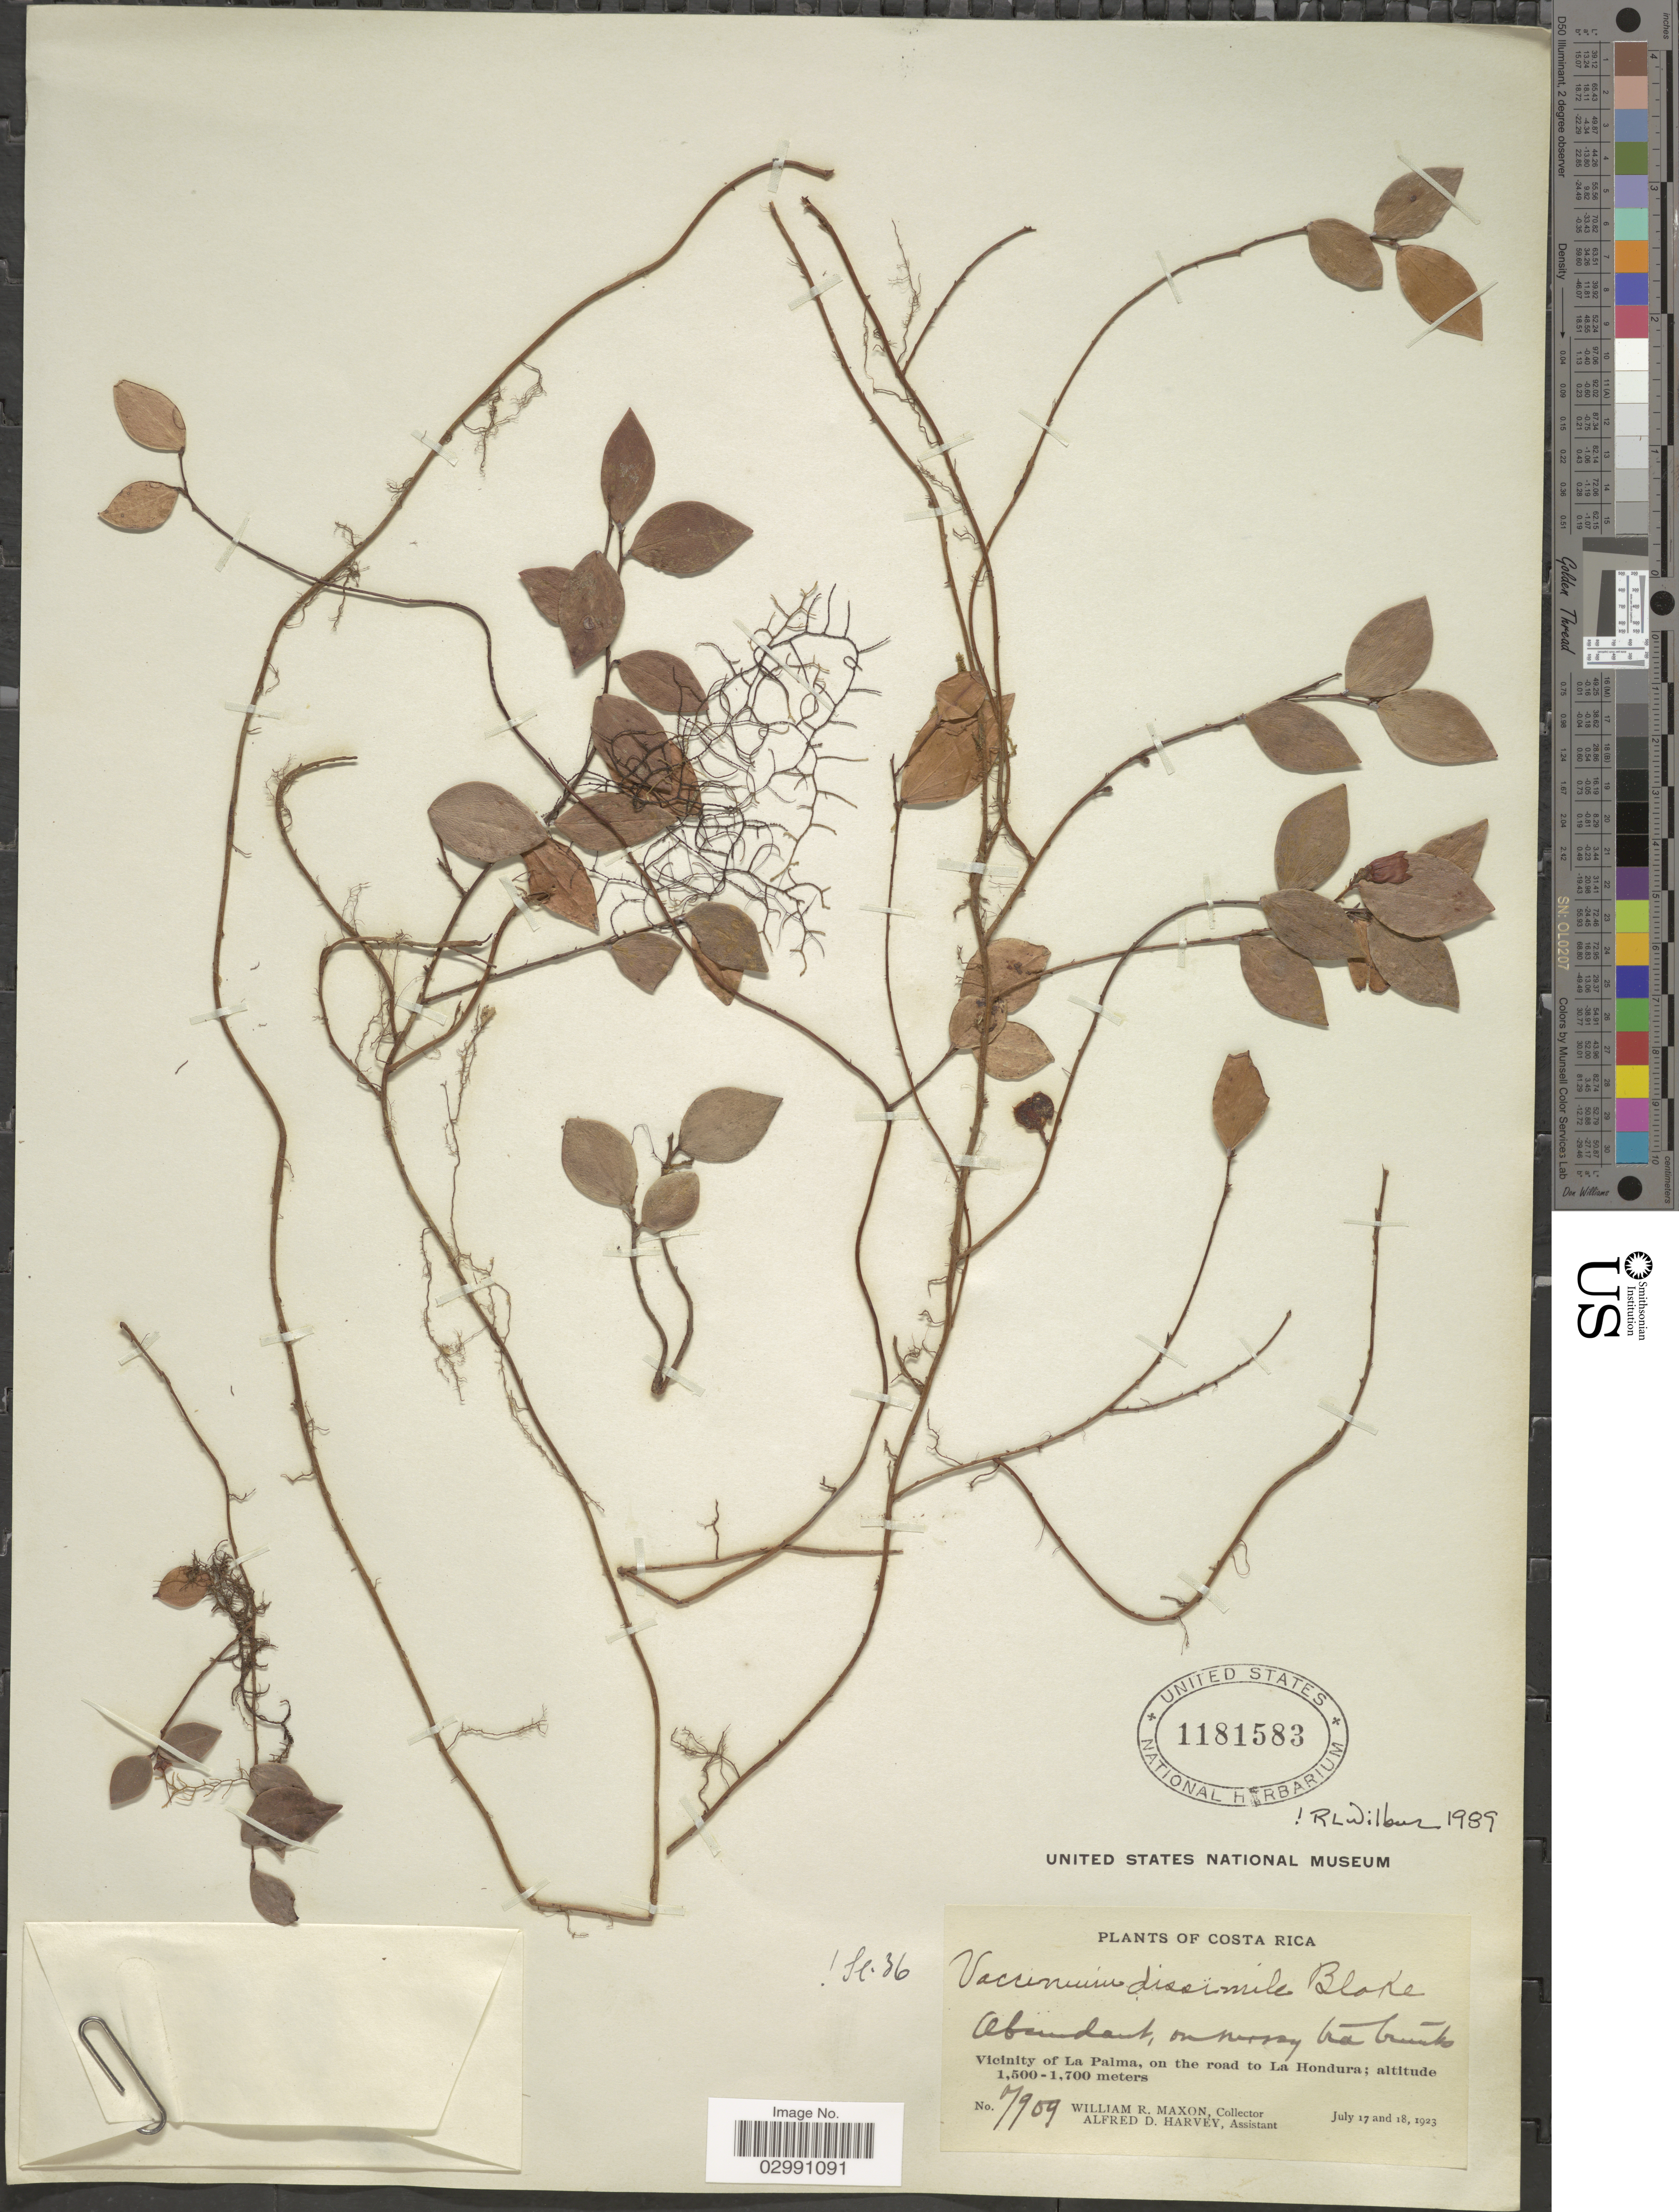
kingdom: Plantae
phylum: Tracheophyta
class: Magnoliopsida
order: Ericales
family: Ericaceae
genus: Vaccinium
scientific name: Vaccinium dissimile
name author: S.F. Blake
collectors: W. R. Maxon & A. D. Harvey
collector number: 7909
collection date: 1923-07-17/1923-07-18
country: Costa Rica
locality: Vicinity of La Palma, on the road to La Hondura.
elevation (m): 1500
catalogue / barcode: US 1181583